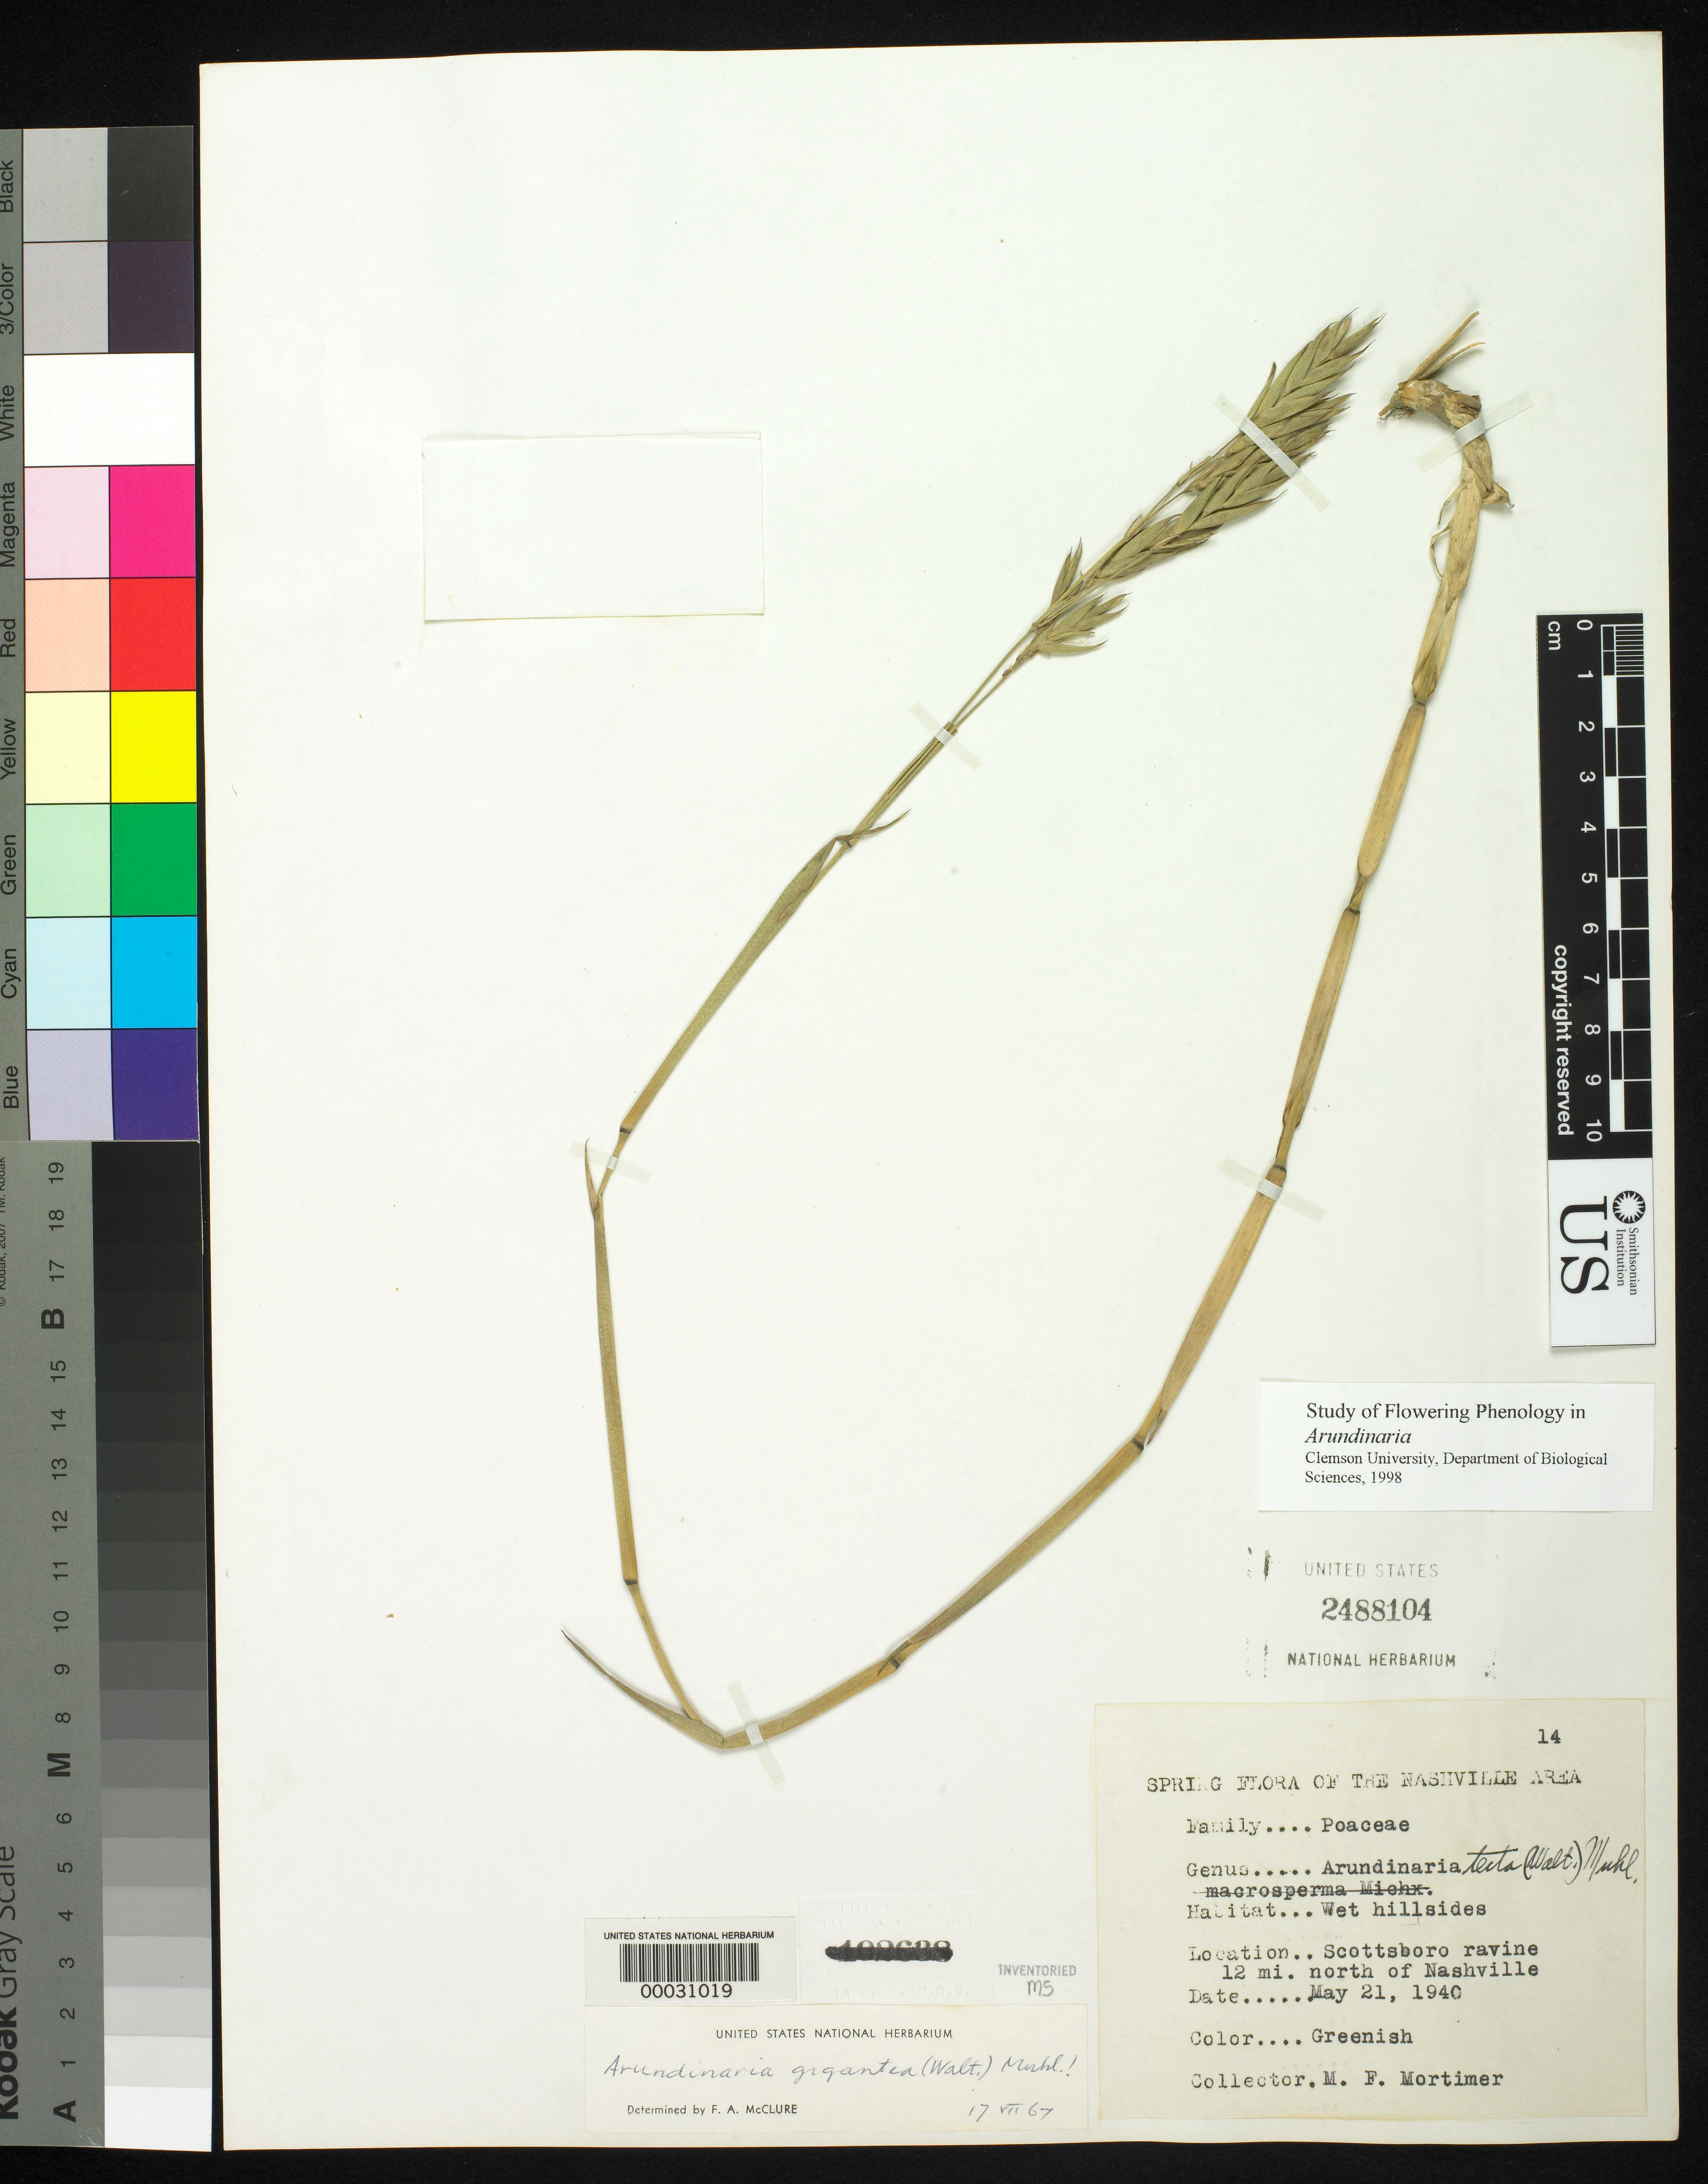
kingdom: Plantae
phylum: Tracheophyta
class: Liliopsida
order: Poales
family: Poaceae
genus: Arundinaria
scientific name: Arundinaria gigantea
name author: (Walter) Muhl.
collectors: M. Mortimer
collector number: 14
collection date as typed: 21 May 1940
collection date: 1940-05-21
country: United States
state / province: Tennessee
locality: Nashville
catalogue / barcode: US 2488104